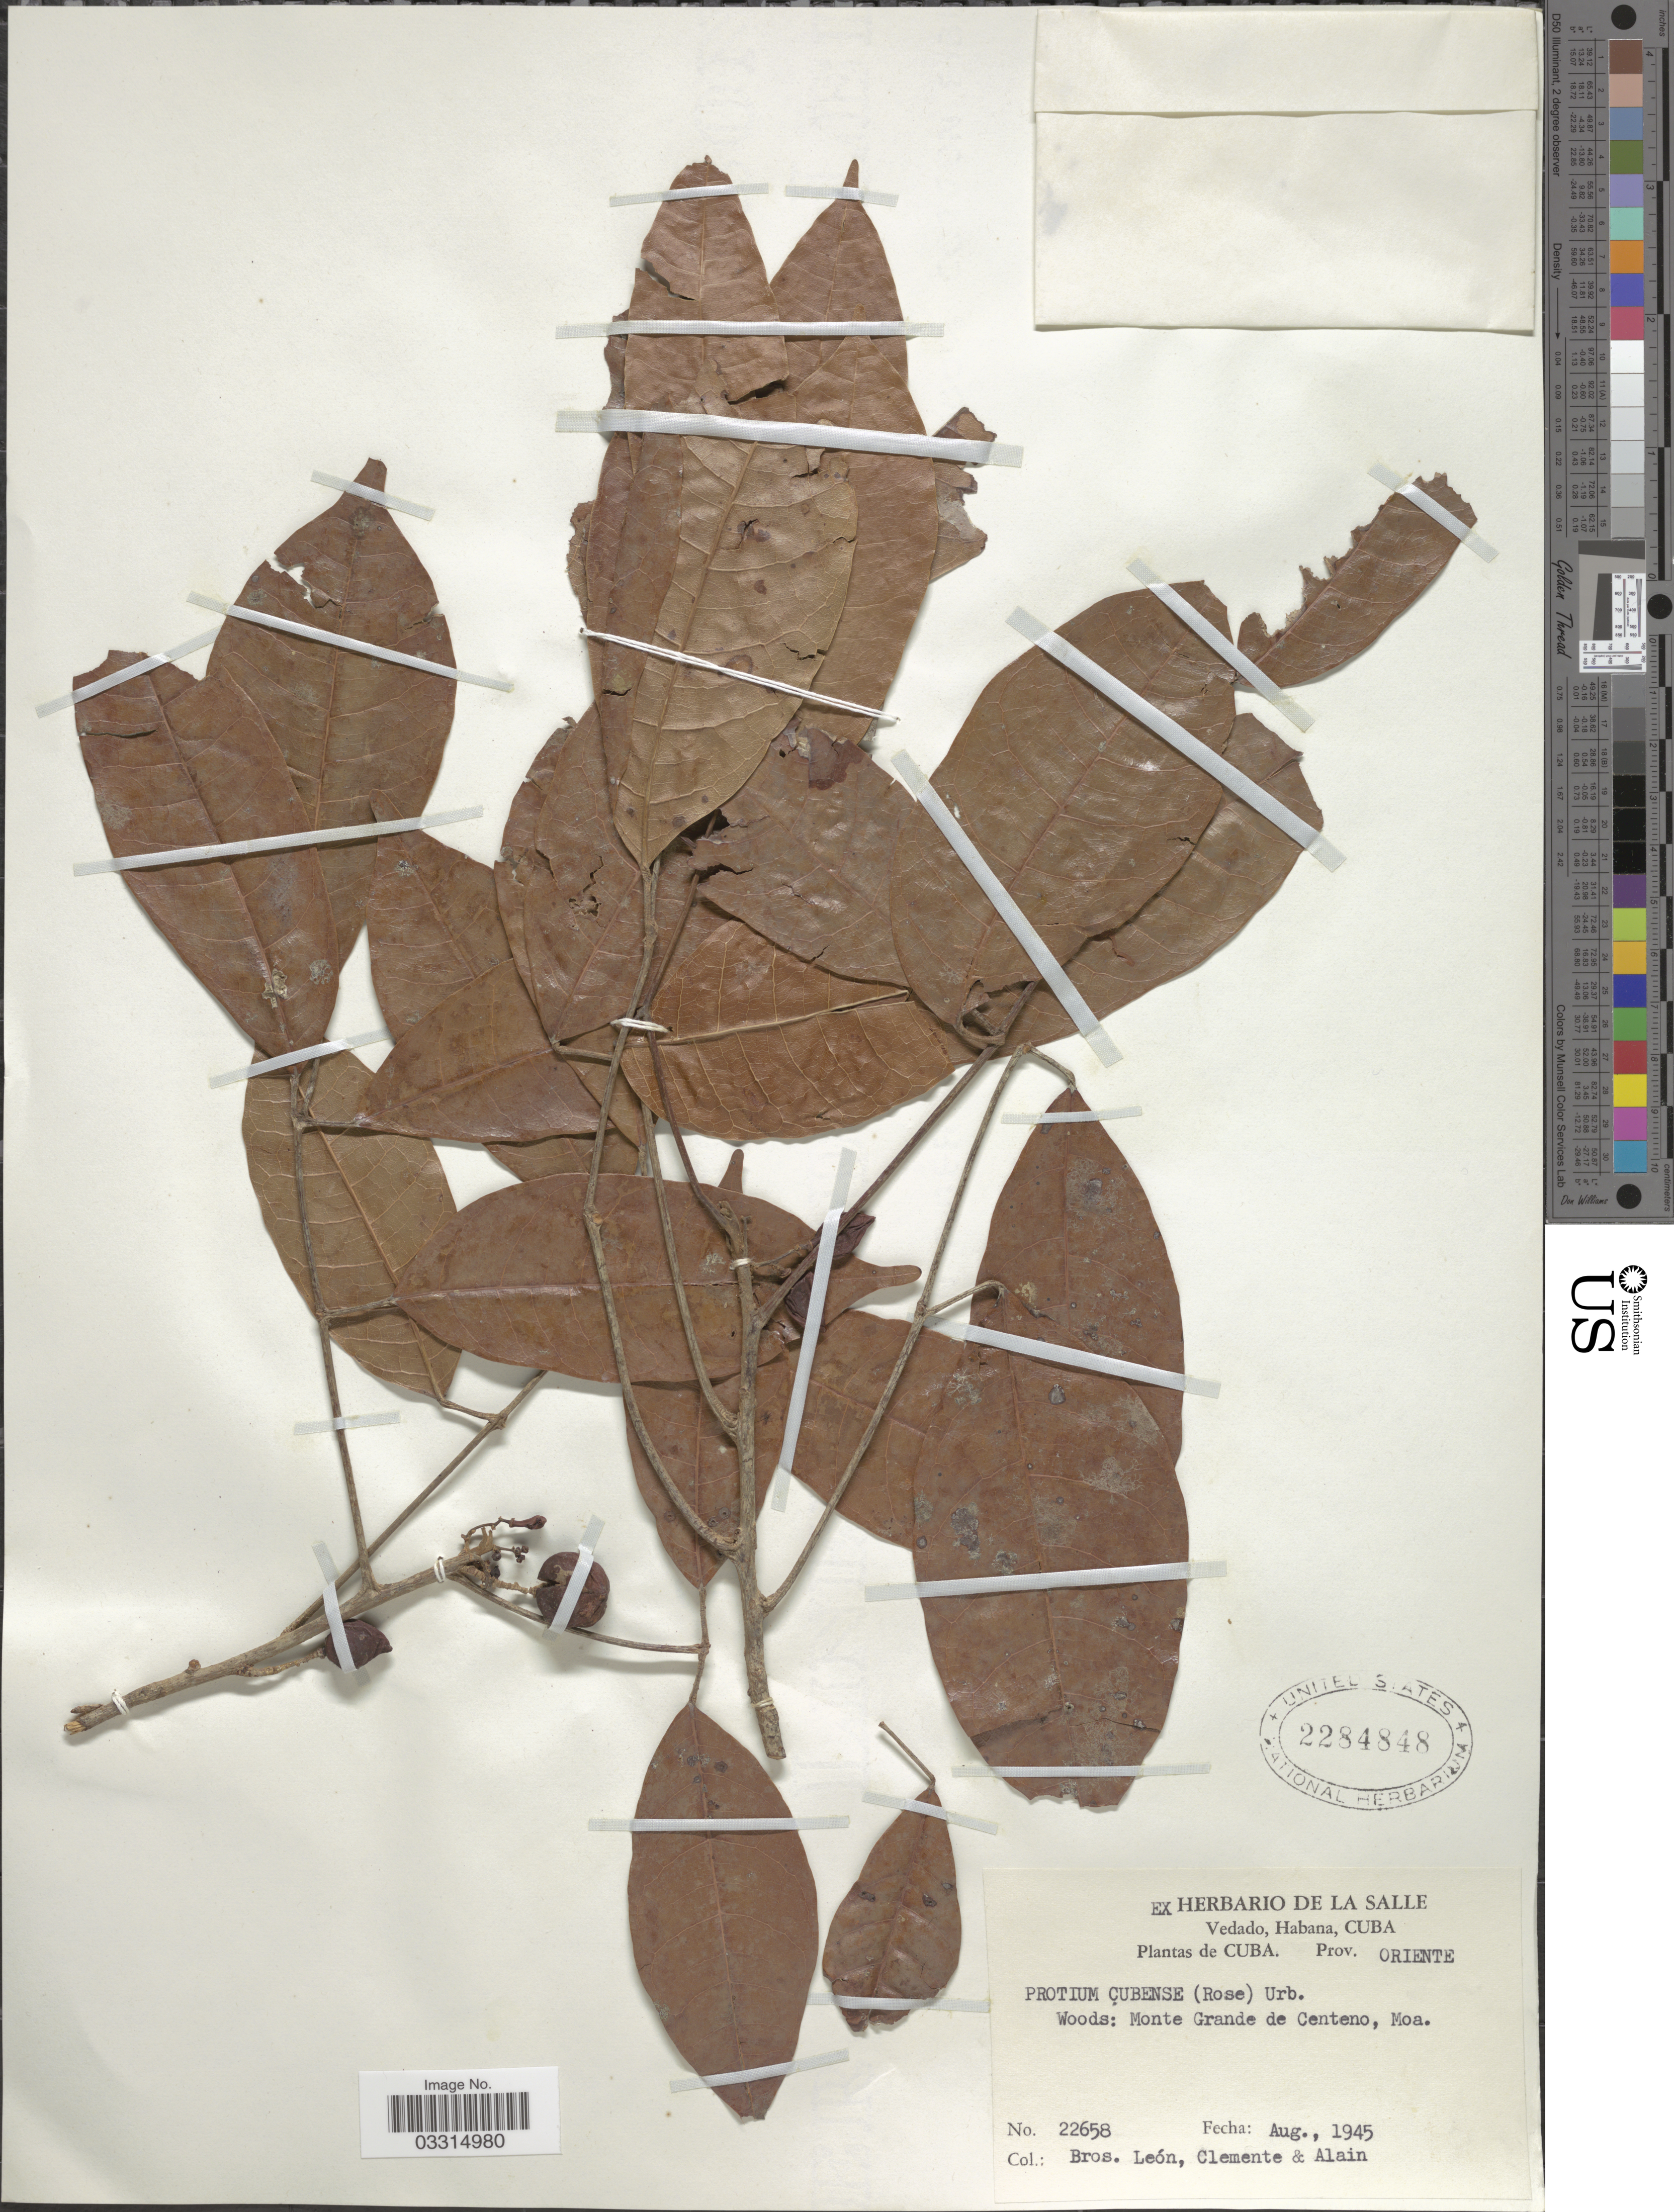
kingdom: Plantae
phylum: Tracheophyta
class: Magnoliopsida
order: Sapindales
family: Burseraceae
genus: Protium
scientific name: Protium cubense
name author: (Rose) Urb.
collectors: Bro. León, -- Clemente & Alain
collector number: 22658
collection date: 1945-08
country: Cuba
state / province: Oriente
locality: Monte Grande de Centeno, Moa.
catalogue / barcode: US 2284848